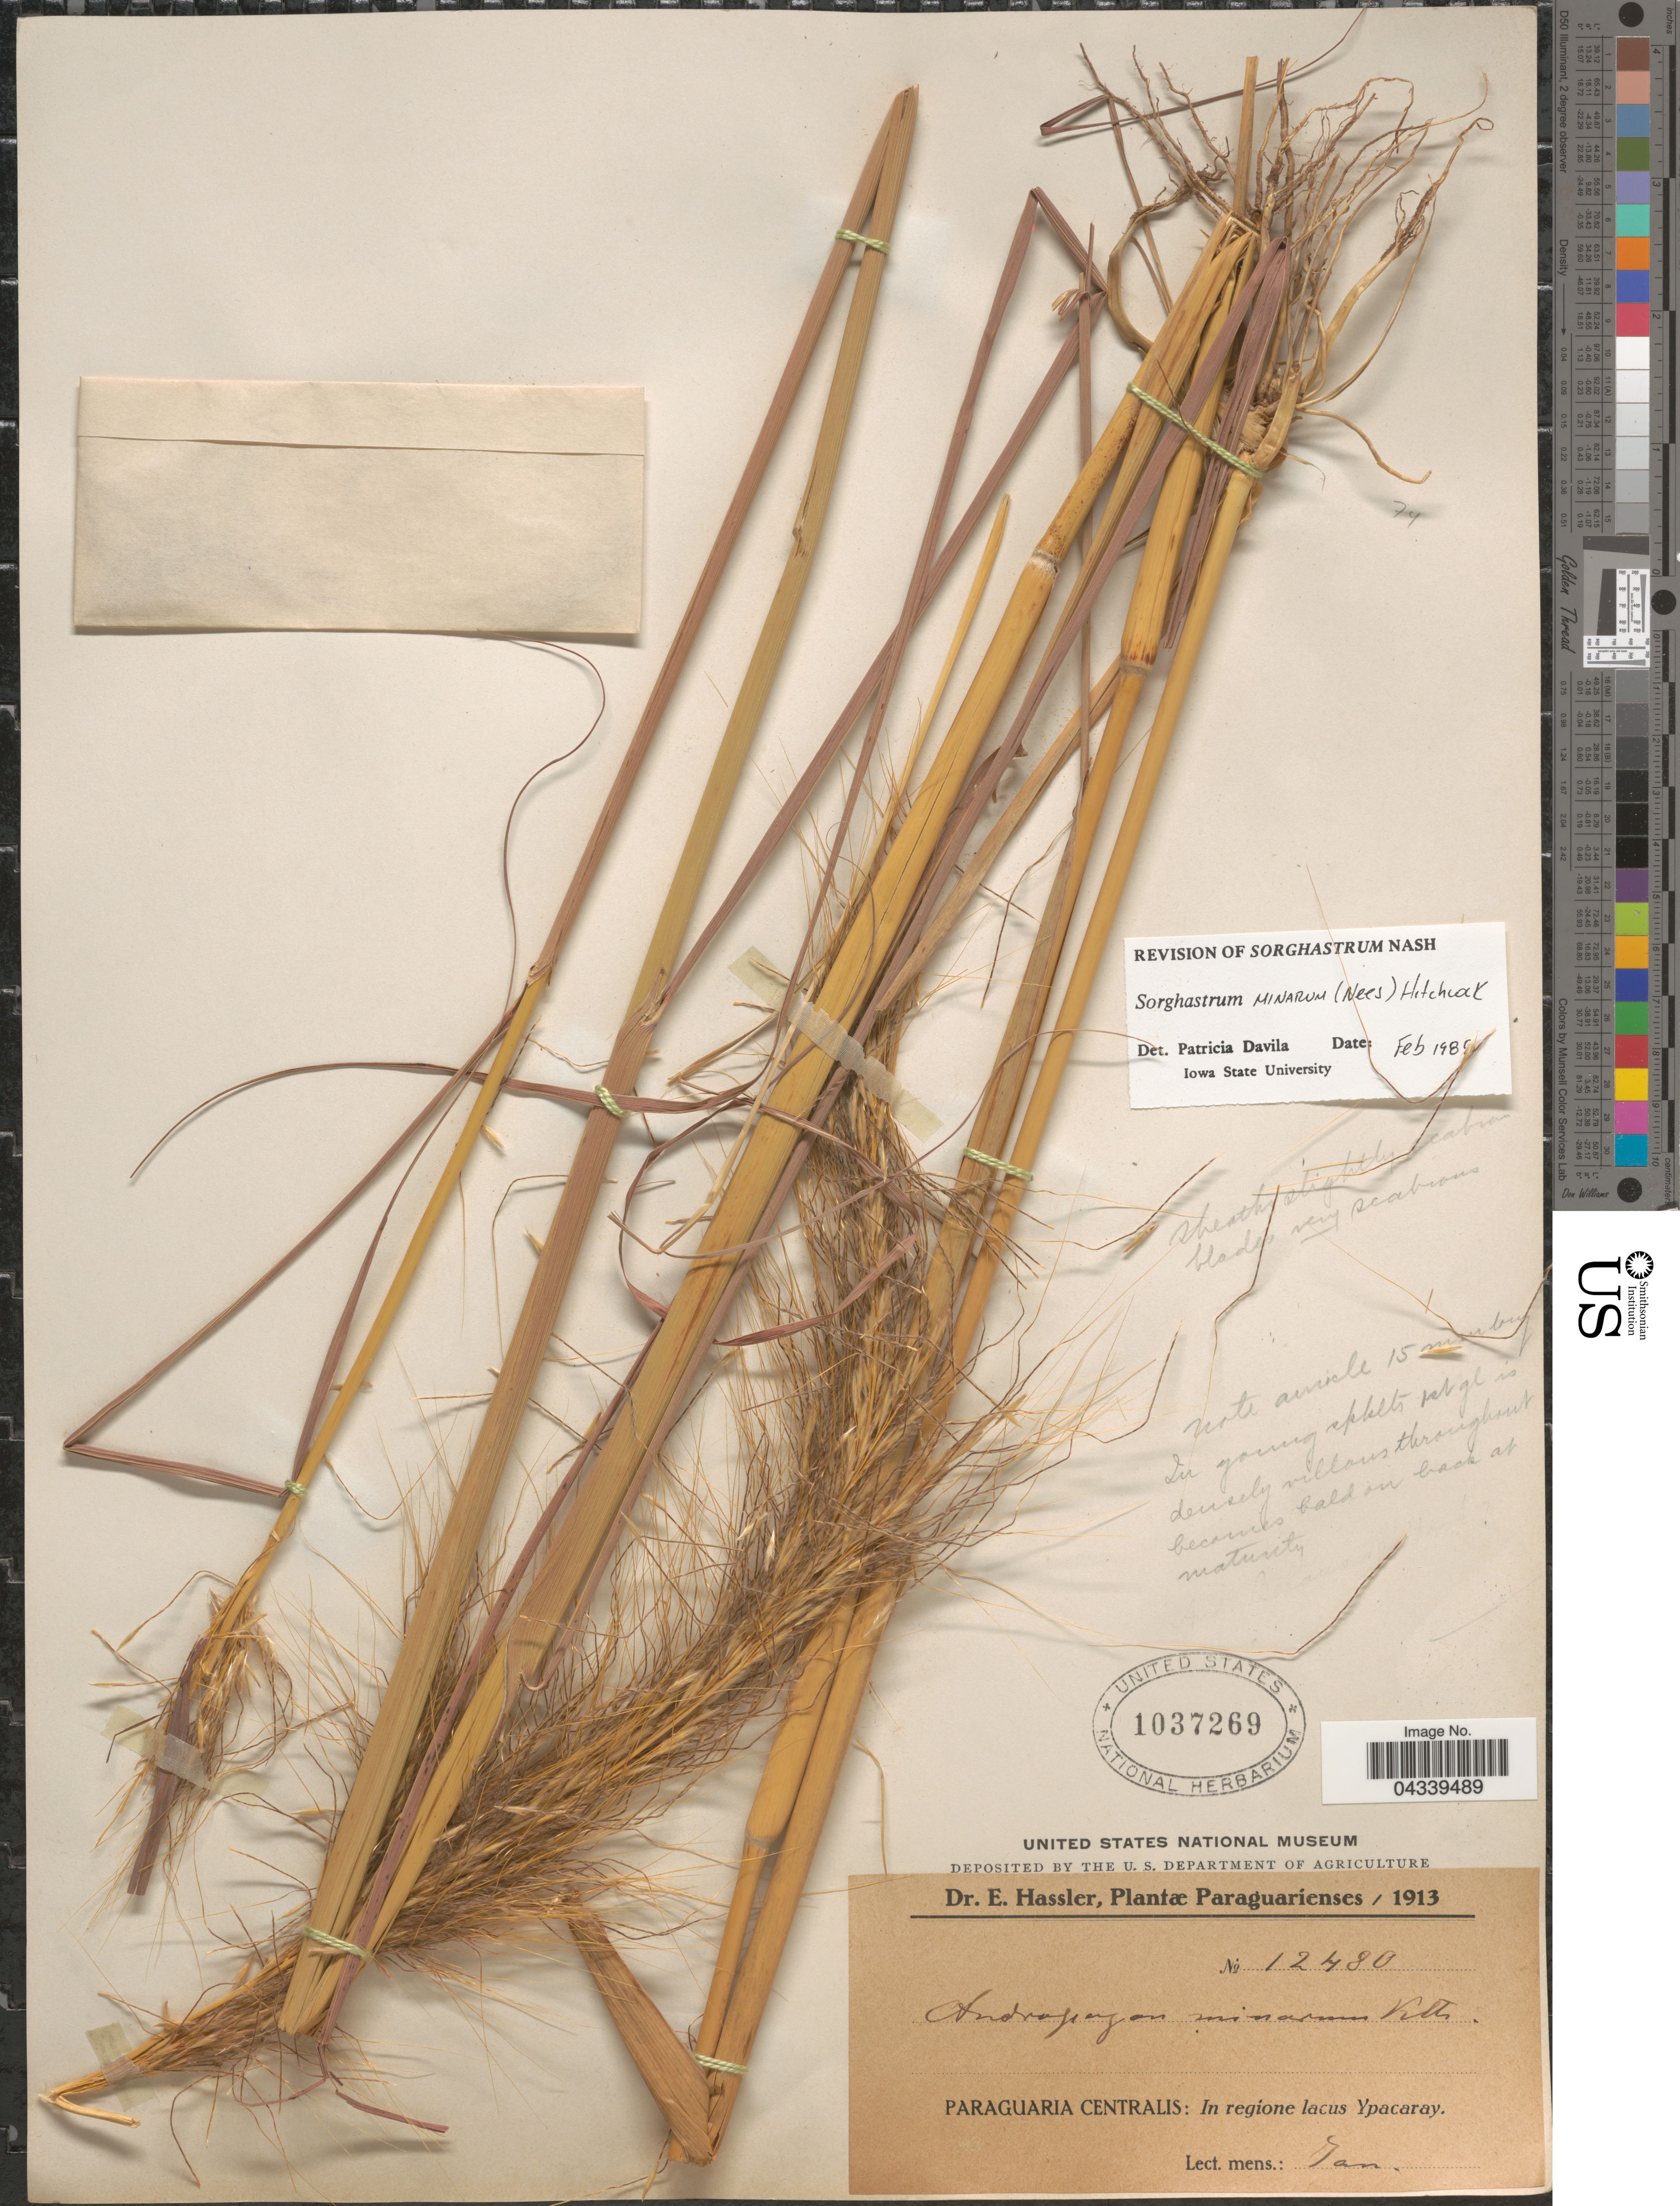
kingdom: Plantae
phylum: Tracheophyta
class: Liliopsida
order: Poales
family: Poaceae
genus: Sorghastrum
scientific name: Sorghastrum minarum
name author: (Nees) Hitchc.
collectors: E. Hassler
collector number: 12480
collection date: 1913-01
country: Paraguay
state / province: Paraguari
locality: Paraguaria Centralis: In regione lacus Ypacaray.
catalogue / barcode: US 1037269